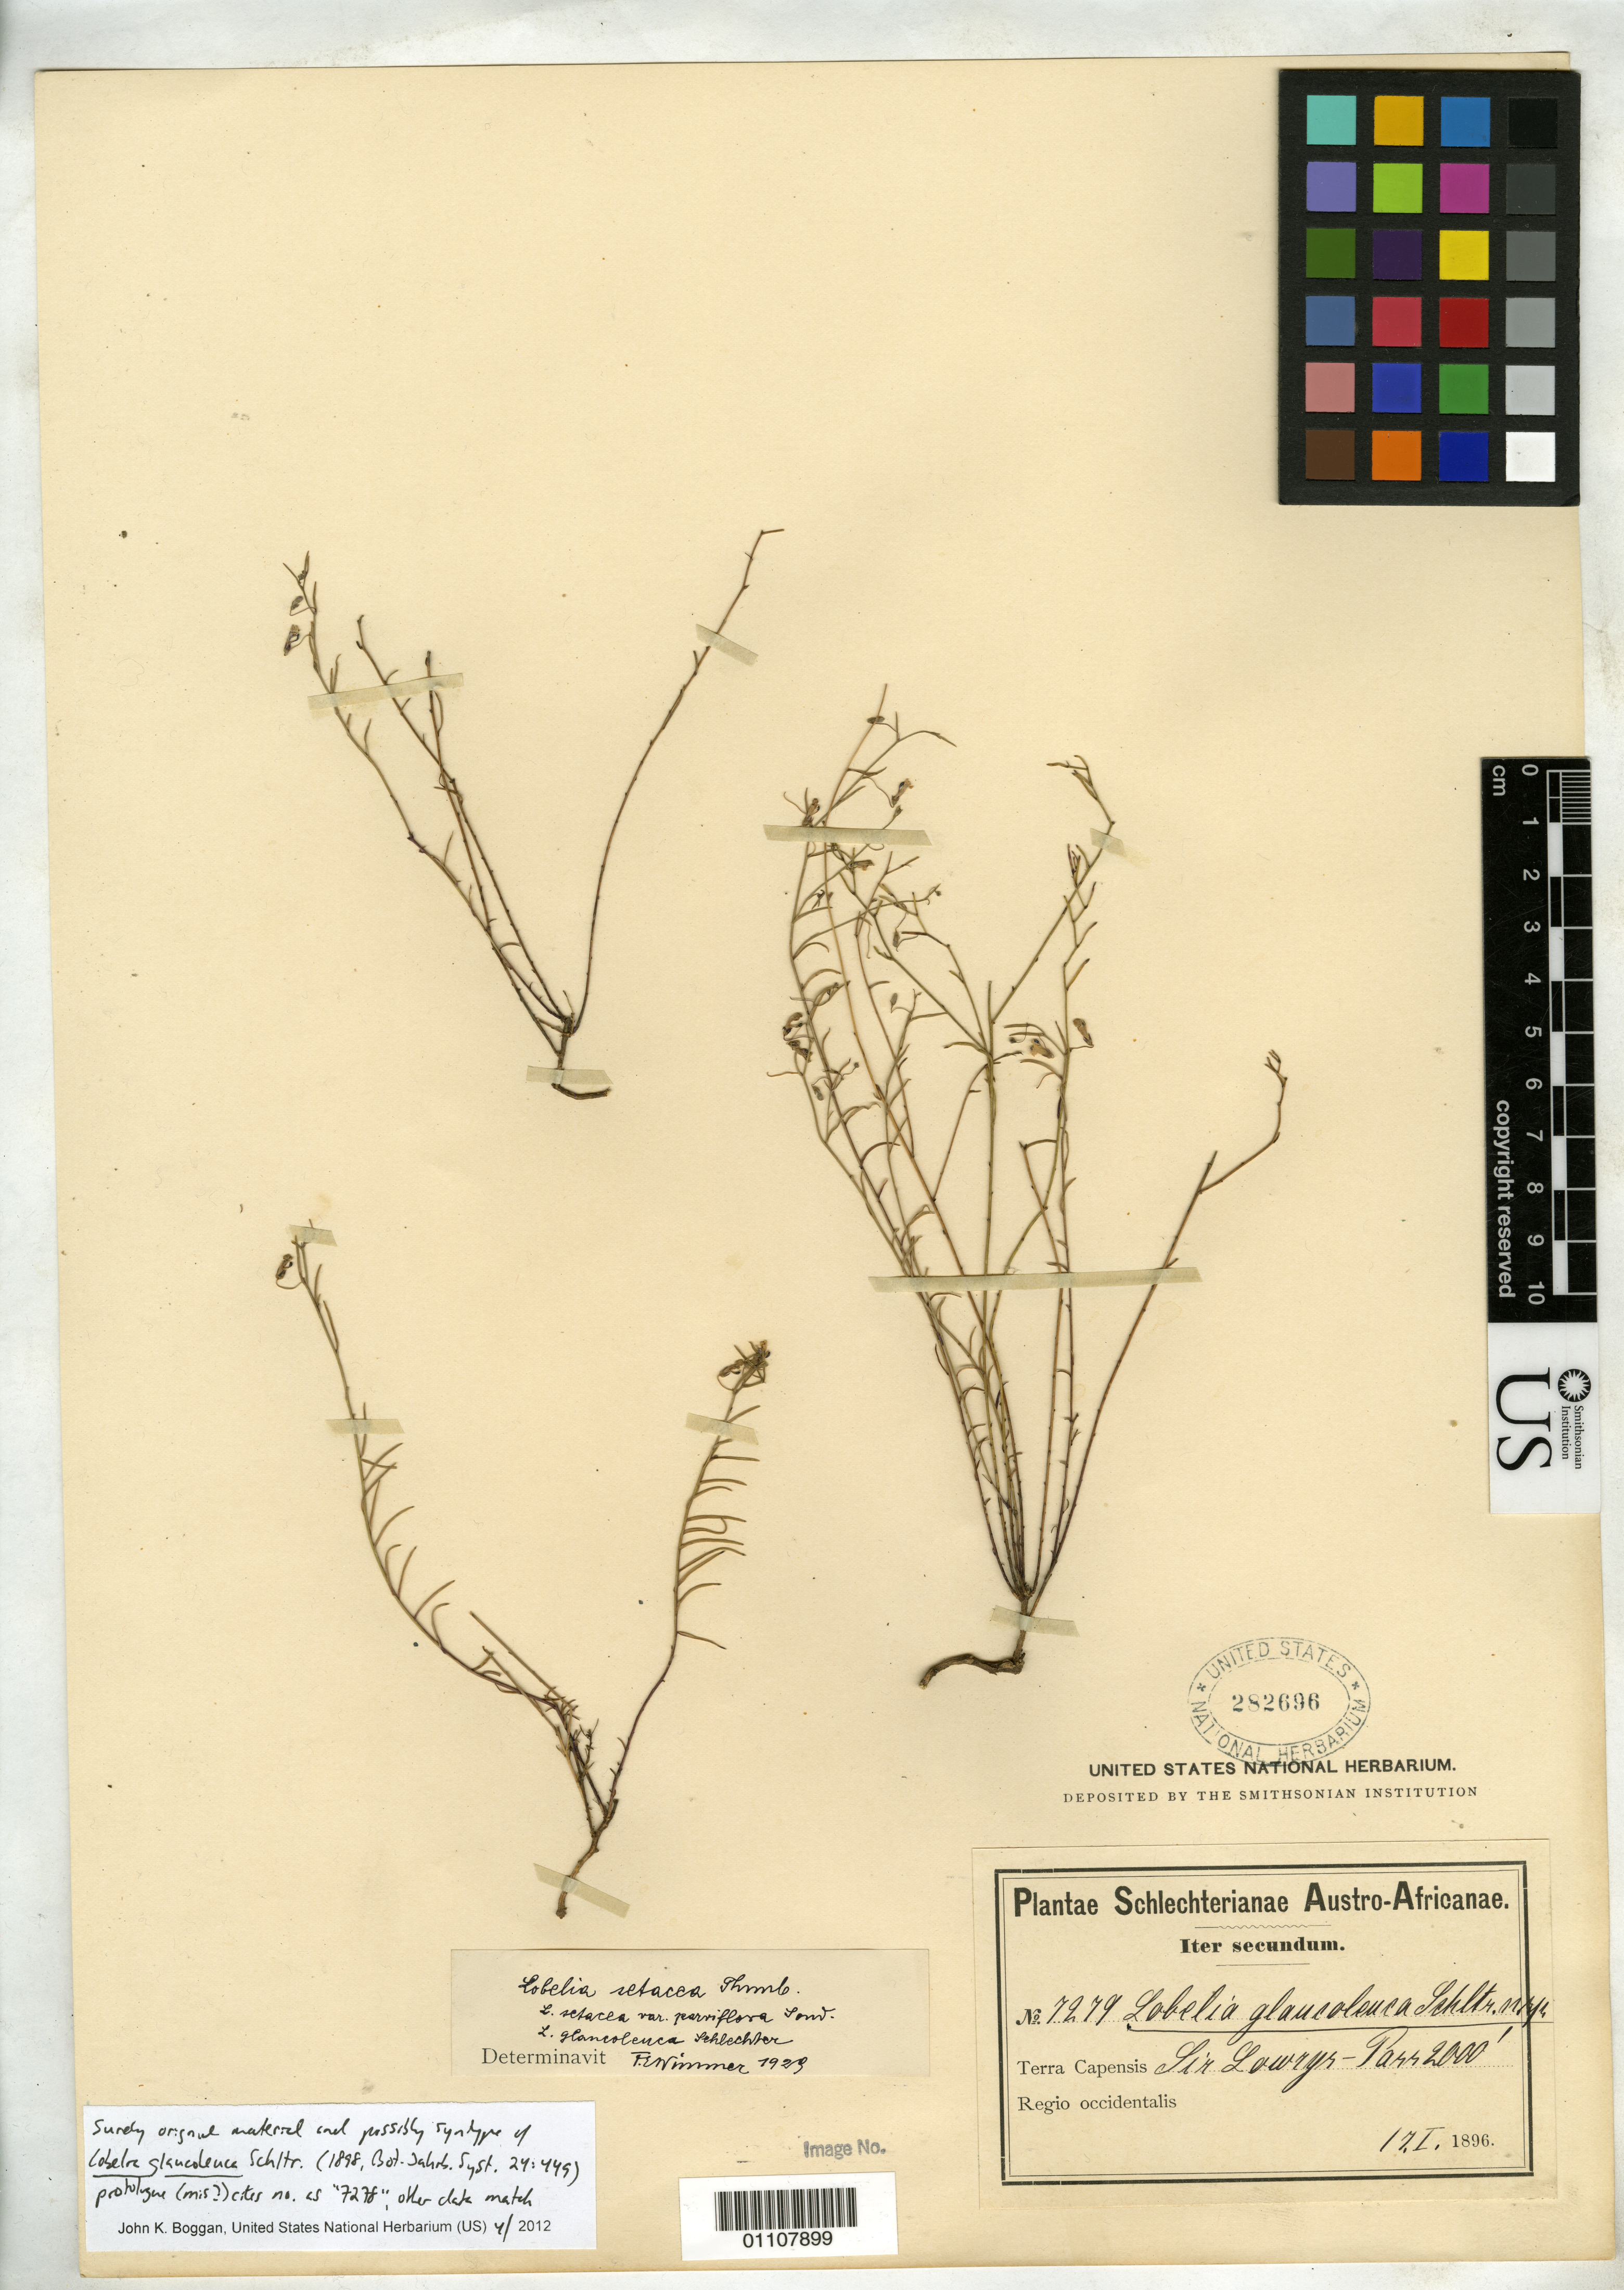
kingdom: Plantae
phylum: Tracheophyta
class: Magnoliopsida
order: Asterales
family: Campanulaceae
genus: Lobelia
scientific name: Lobelia glaucoleuca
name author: Schltr.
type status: Possible Syntype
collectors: F. R. R. Schlechter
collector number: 7279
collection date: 1896-01-17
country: South Africa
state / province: Western Cape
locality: Sir Lowry's Pass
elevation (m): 610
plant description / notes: Protologue (mis?) cites collection number as "7278" but collection data (date & locality) on this specimen match.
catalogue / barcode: US 282696